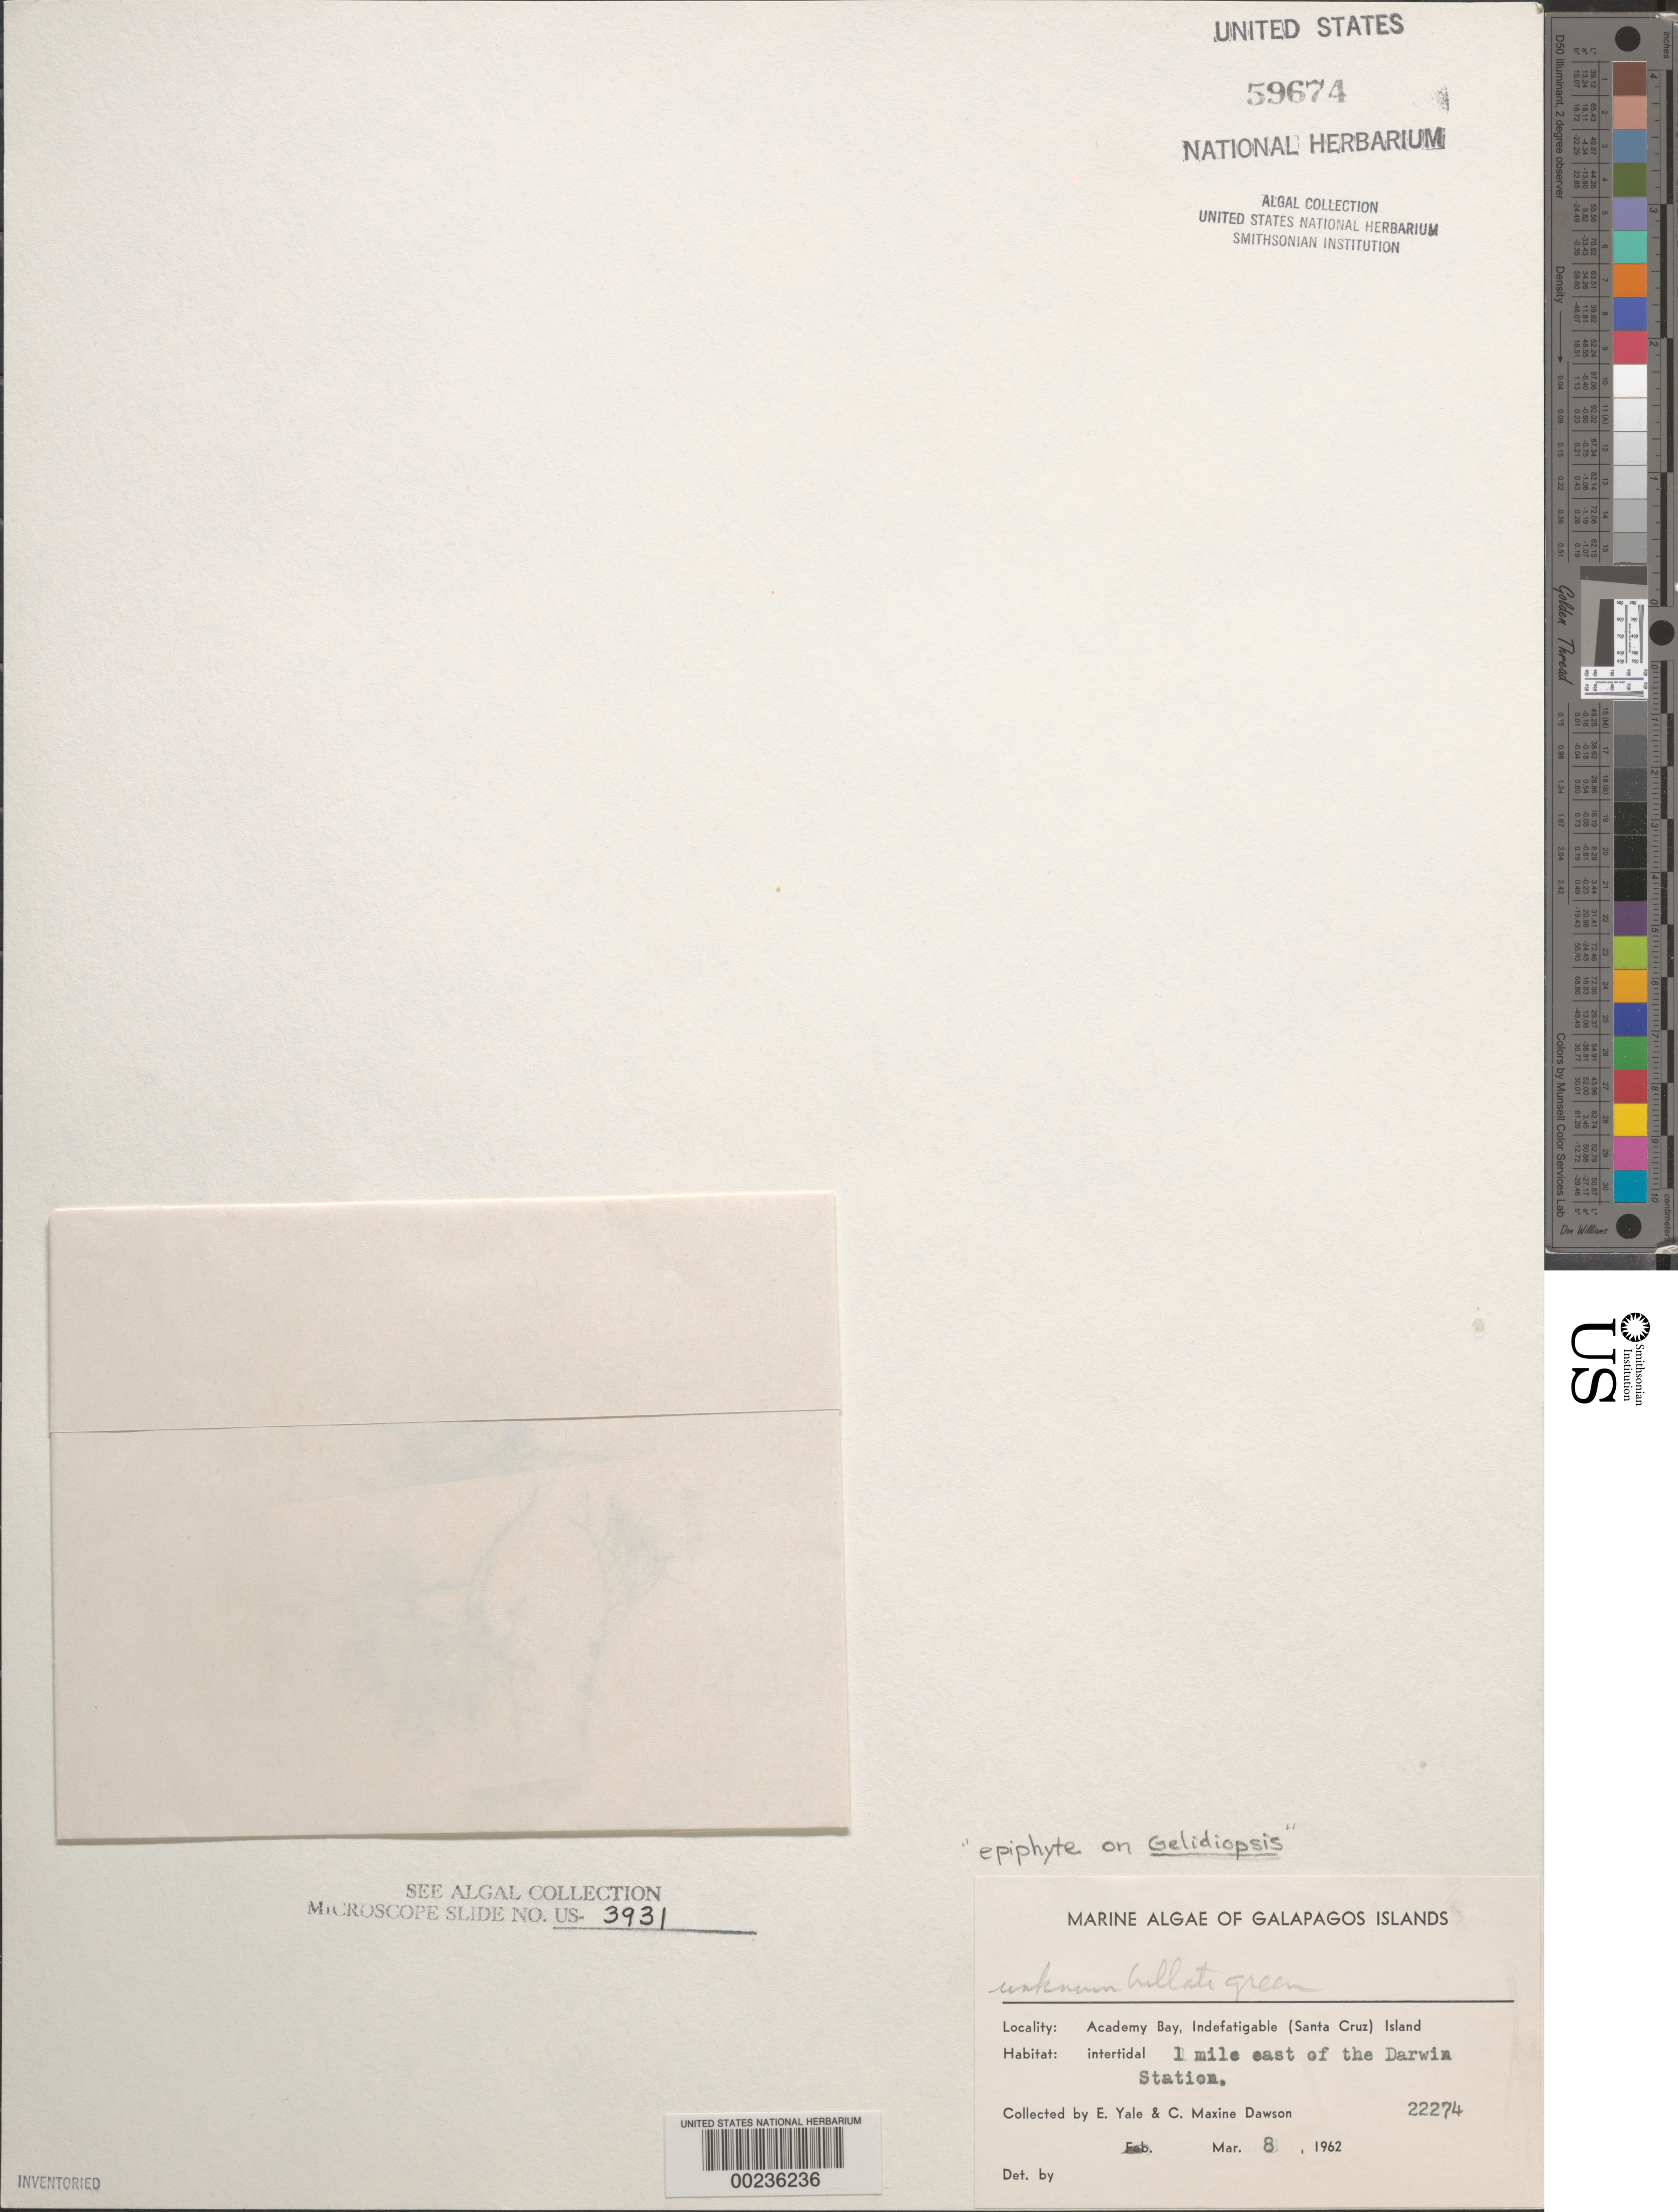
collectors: E. Y. Dawson & C. M. Dawson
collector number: EYD 22274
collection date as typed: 08 Mar 1962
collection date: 1962-03-08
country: Ecuador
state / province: Colón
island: Santa Cruz [Indefatigable, Chaves]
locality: Academy Bay 1 mile E of Darwin Station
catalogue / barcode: US 59674